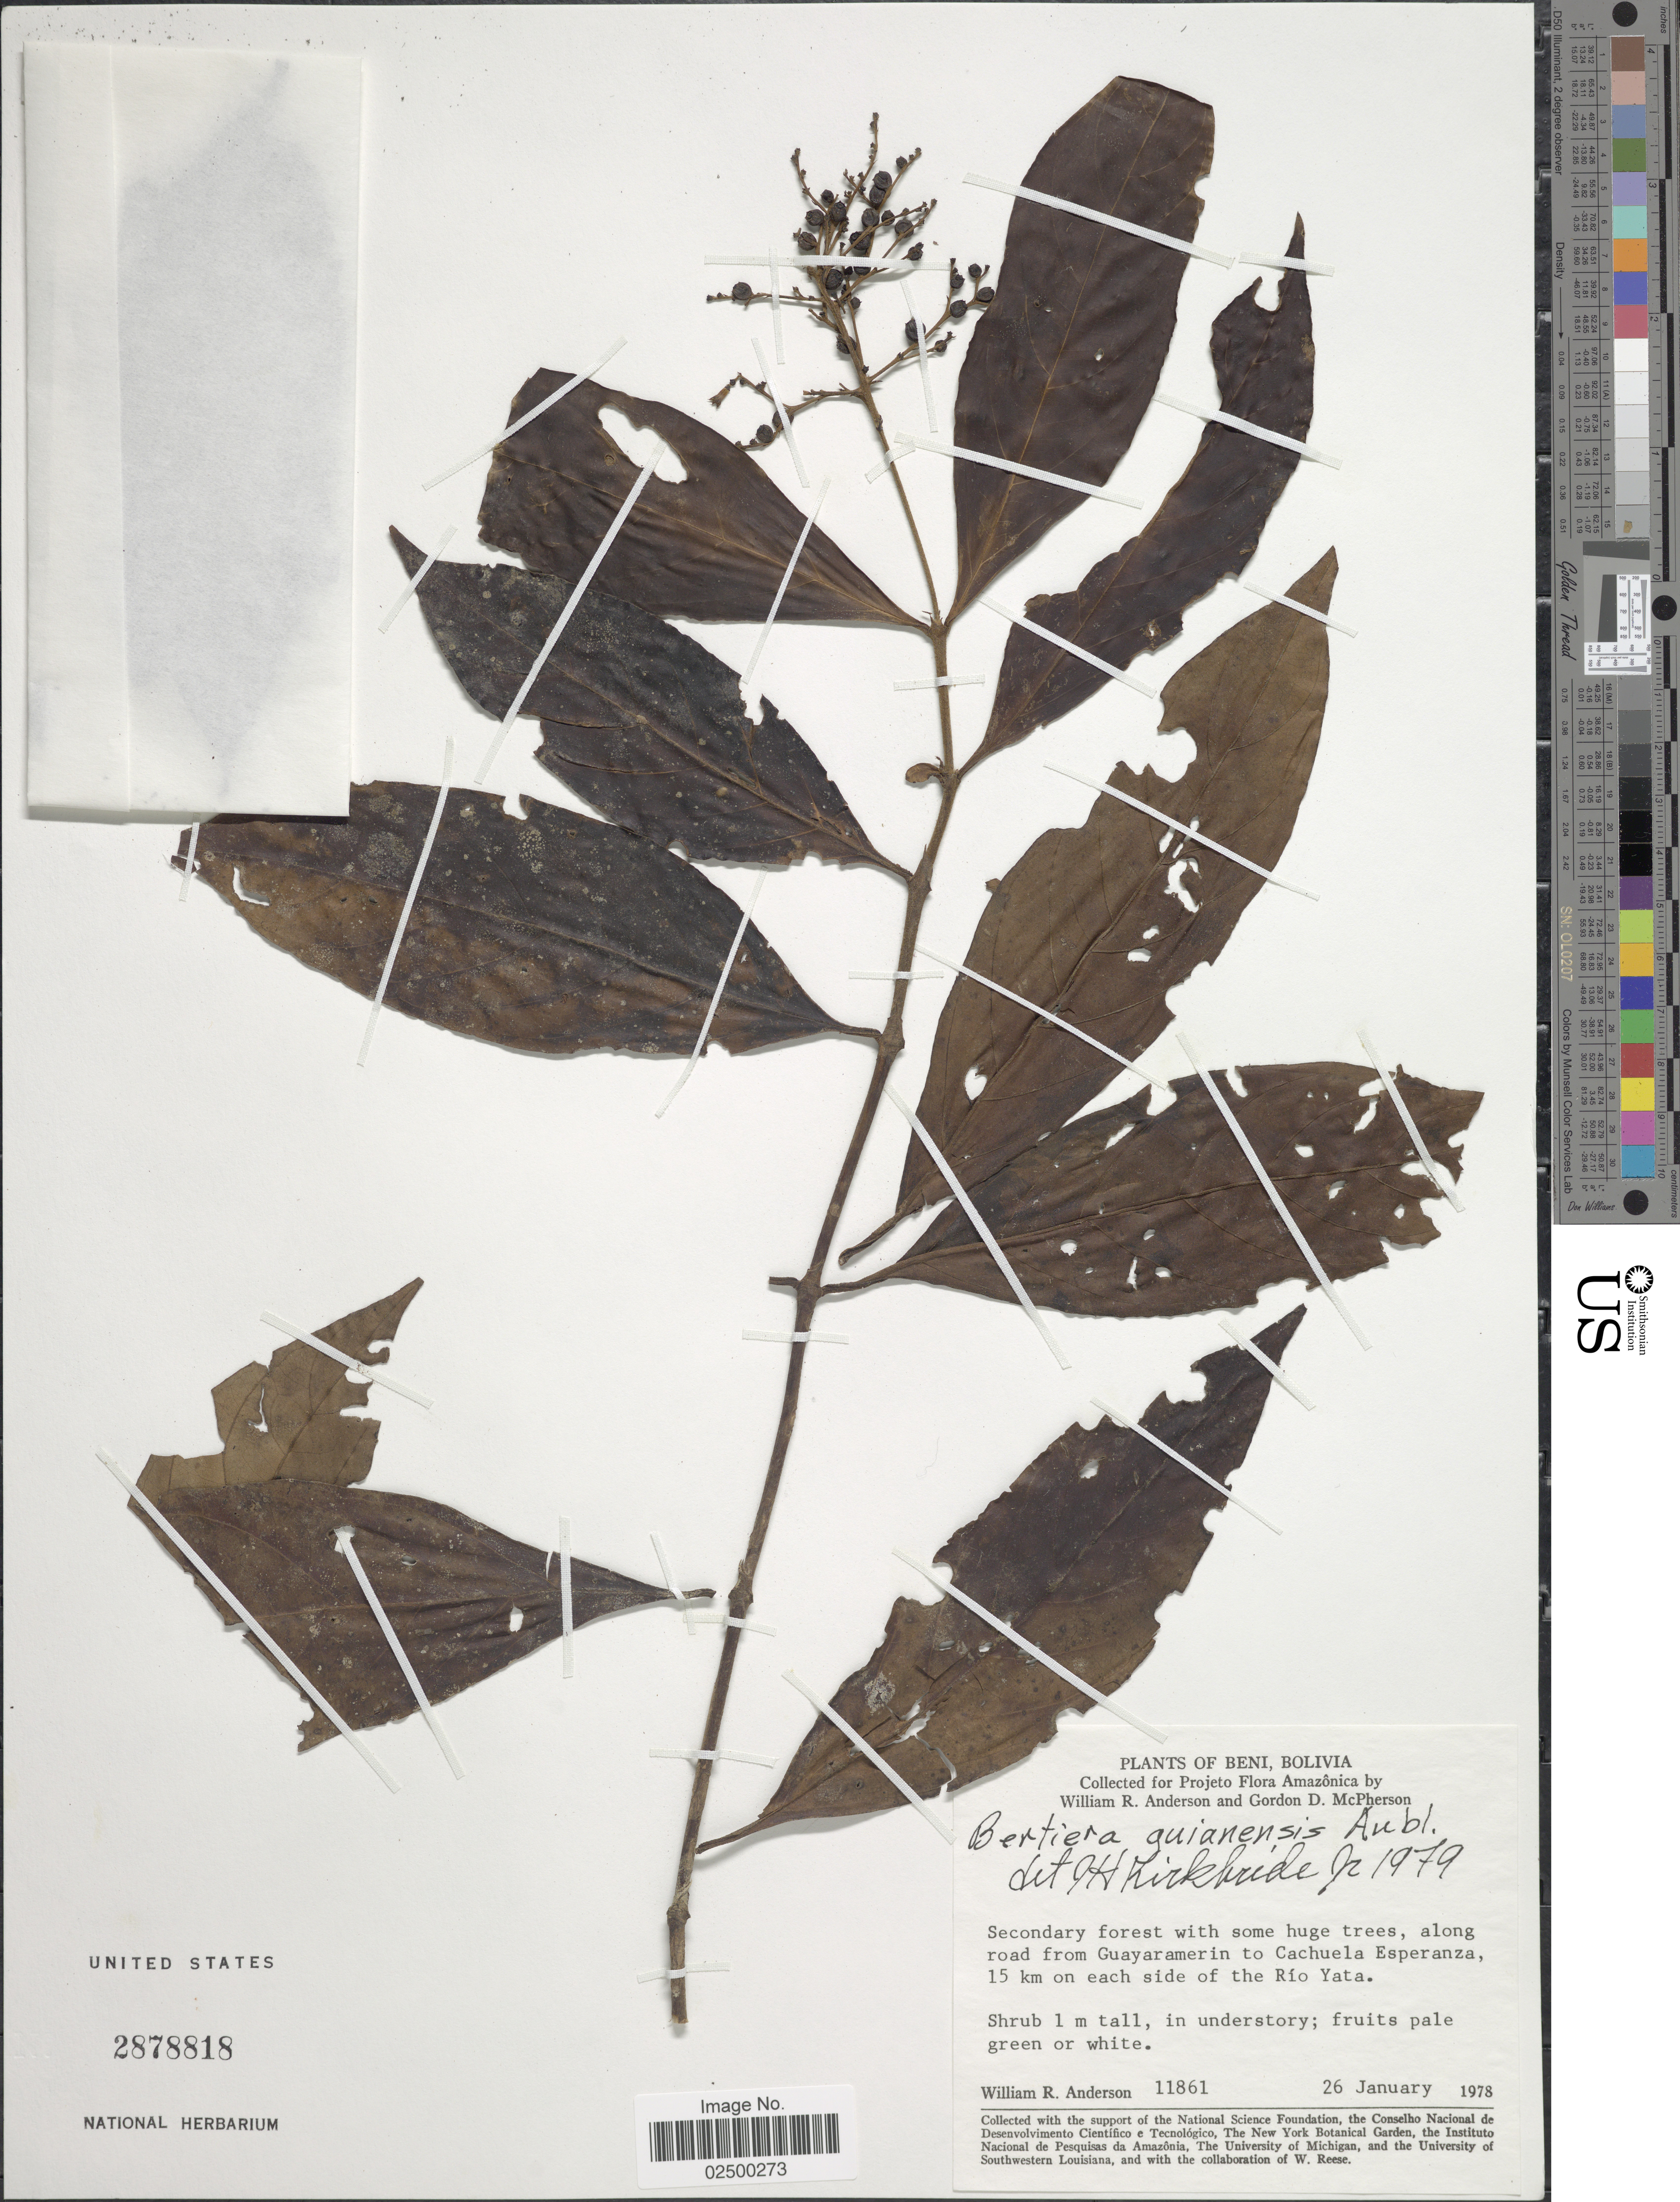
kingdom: Plantae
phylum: Tracheophyta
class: Magnoliopsida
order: Gentianales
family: Rubiaceae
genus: Bertiera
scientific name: Bertiera guianensis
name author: Aubl.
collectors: W. R. Anderson & G. D. McPherson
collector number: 11861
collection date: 1978-01-26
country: Bolivia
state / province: Beni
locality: Along road from Guayaramerin to Cachuela Esperanza, 15 km on each side of the Rio Yata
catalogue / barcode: US 2878818